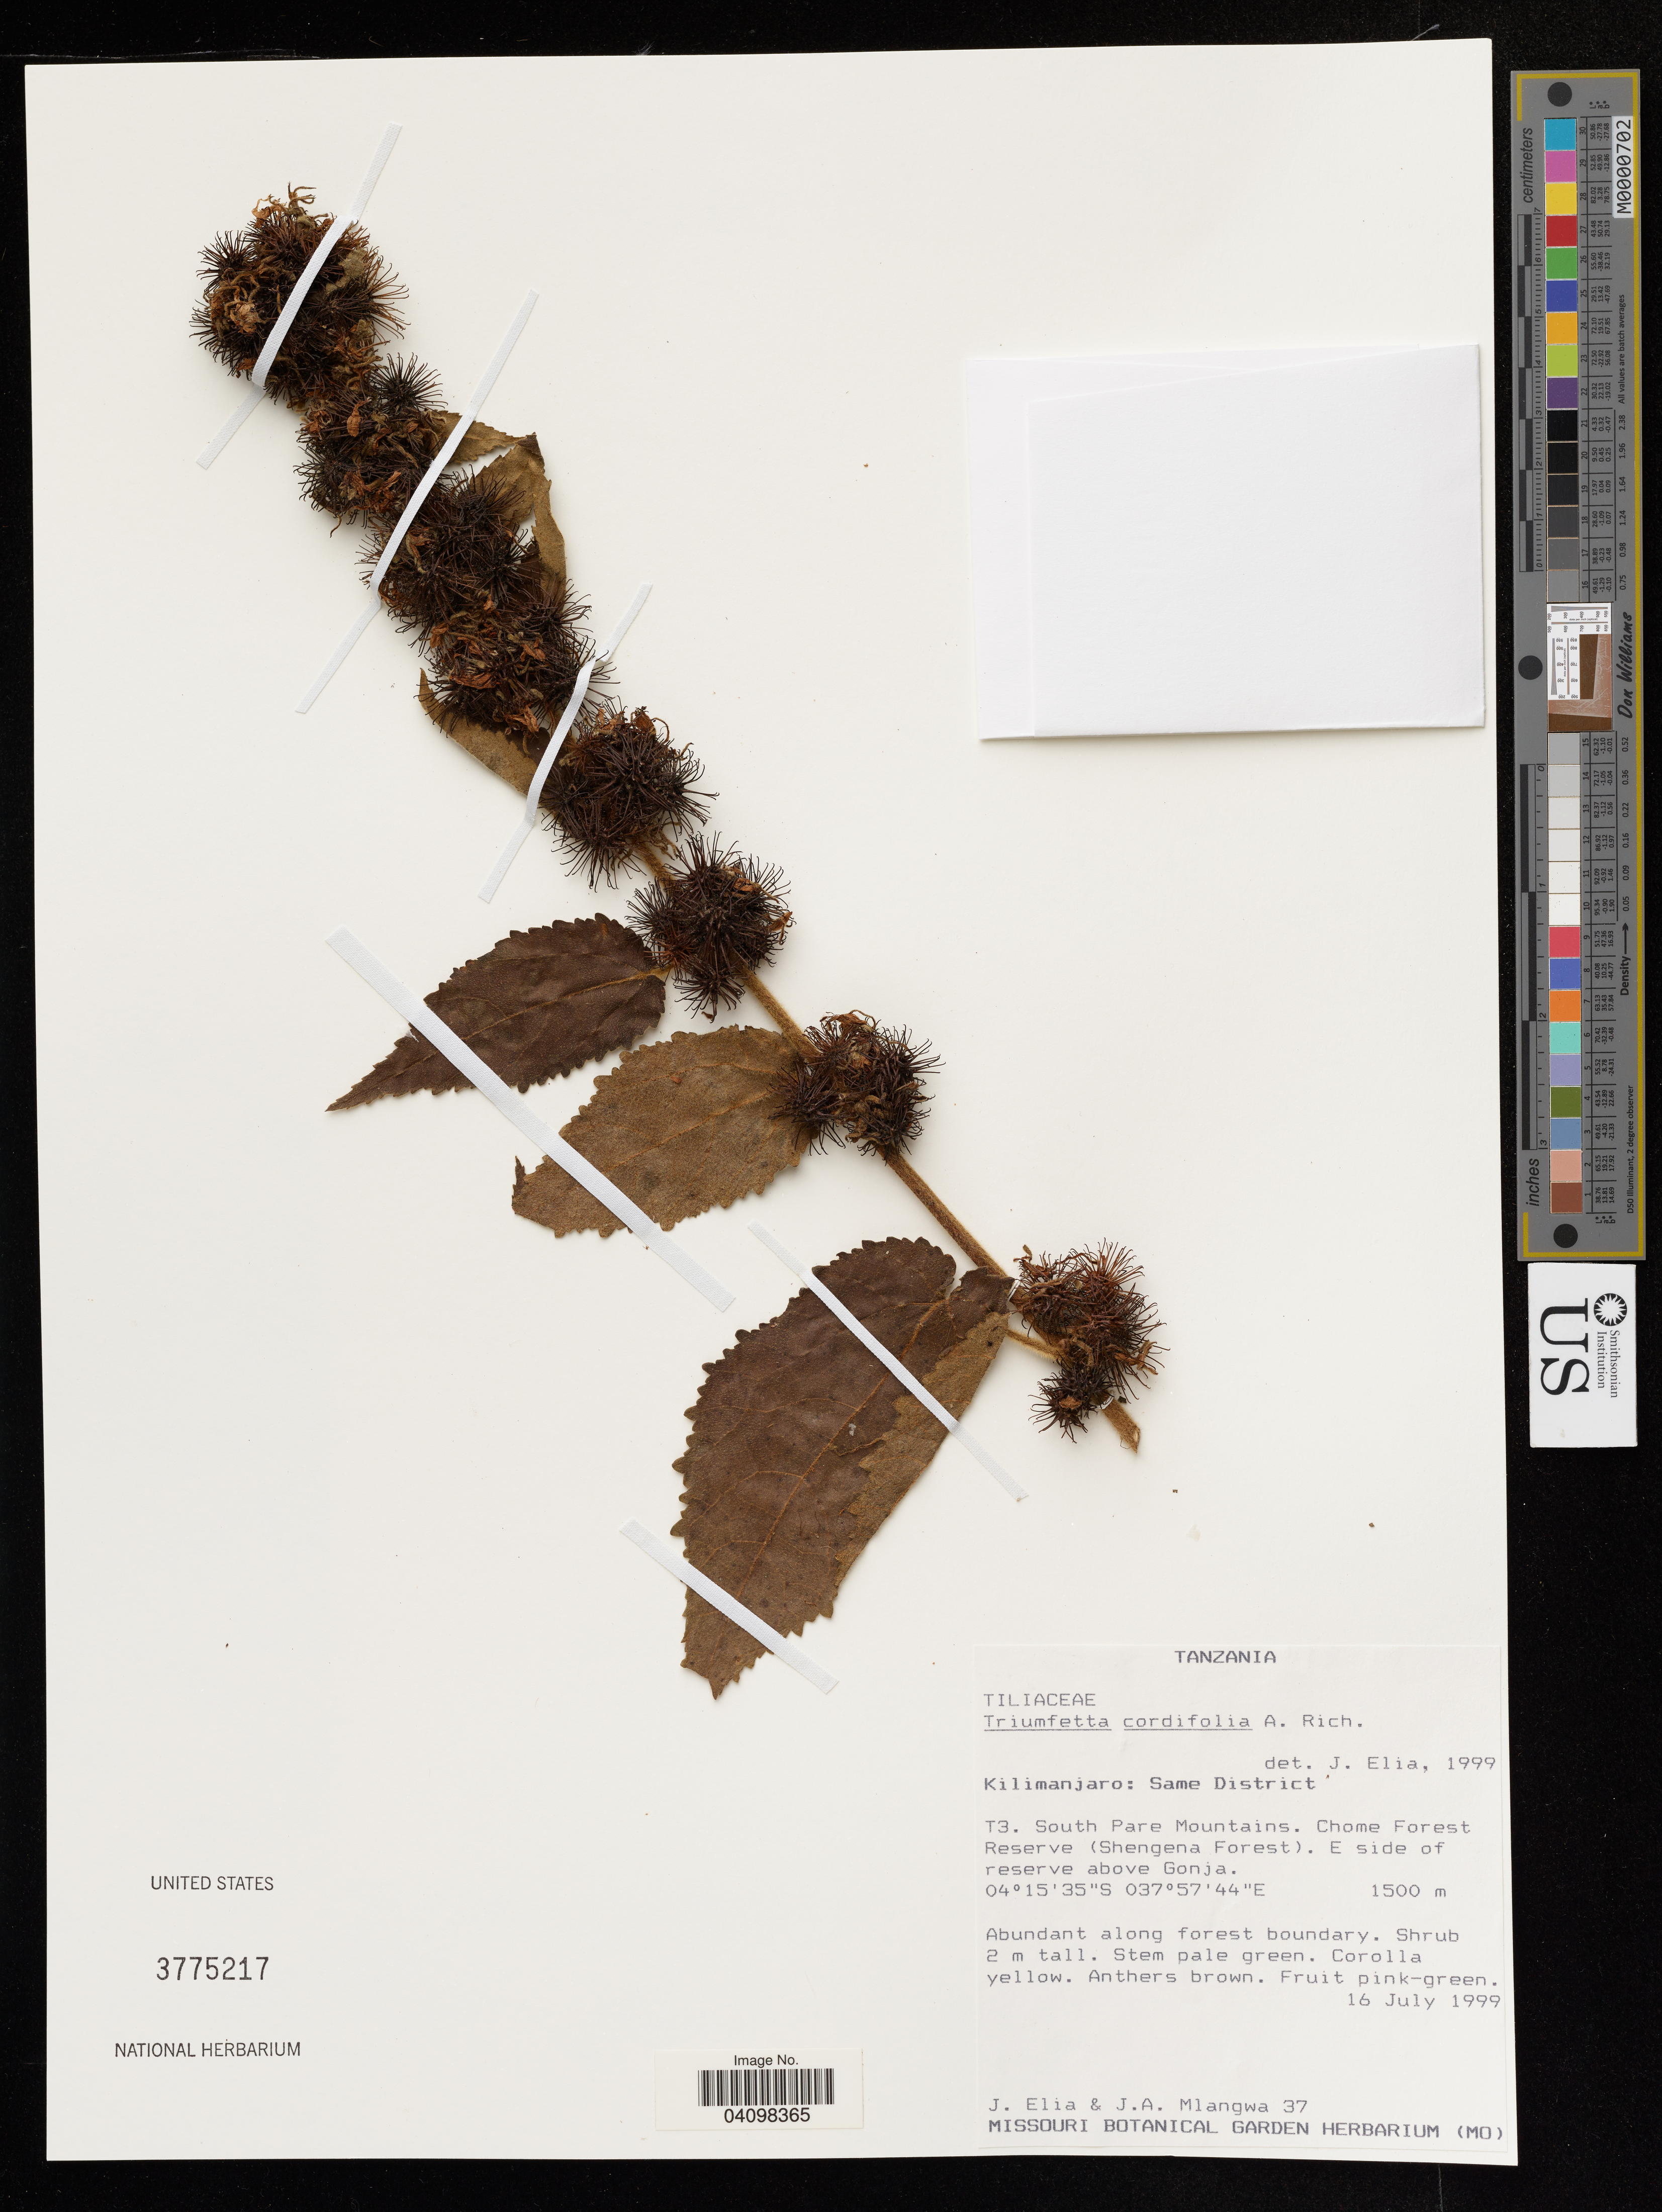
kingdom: Plantae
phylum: Tracheophyta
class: Magnoliopsida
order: Malvales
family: Malvaceae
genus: Triumfetta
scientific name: Triumfetta cordifolia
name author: A. Rich.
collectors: J. Elia & J. Mlangwa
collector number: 37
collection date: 1999-07-16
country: Tanzania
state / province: Kilimanjaro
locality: T3. South Pare Mountains. Chome Forest Reserve (Shengena Forest). E side of reserve above Gonja.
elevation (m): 1500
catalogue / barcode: US 3775217